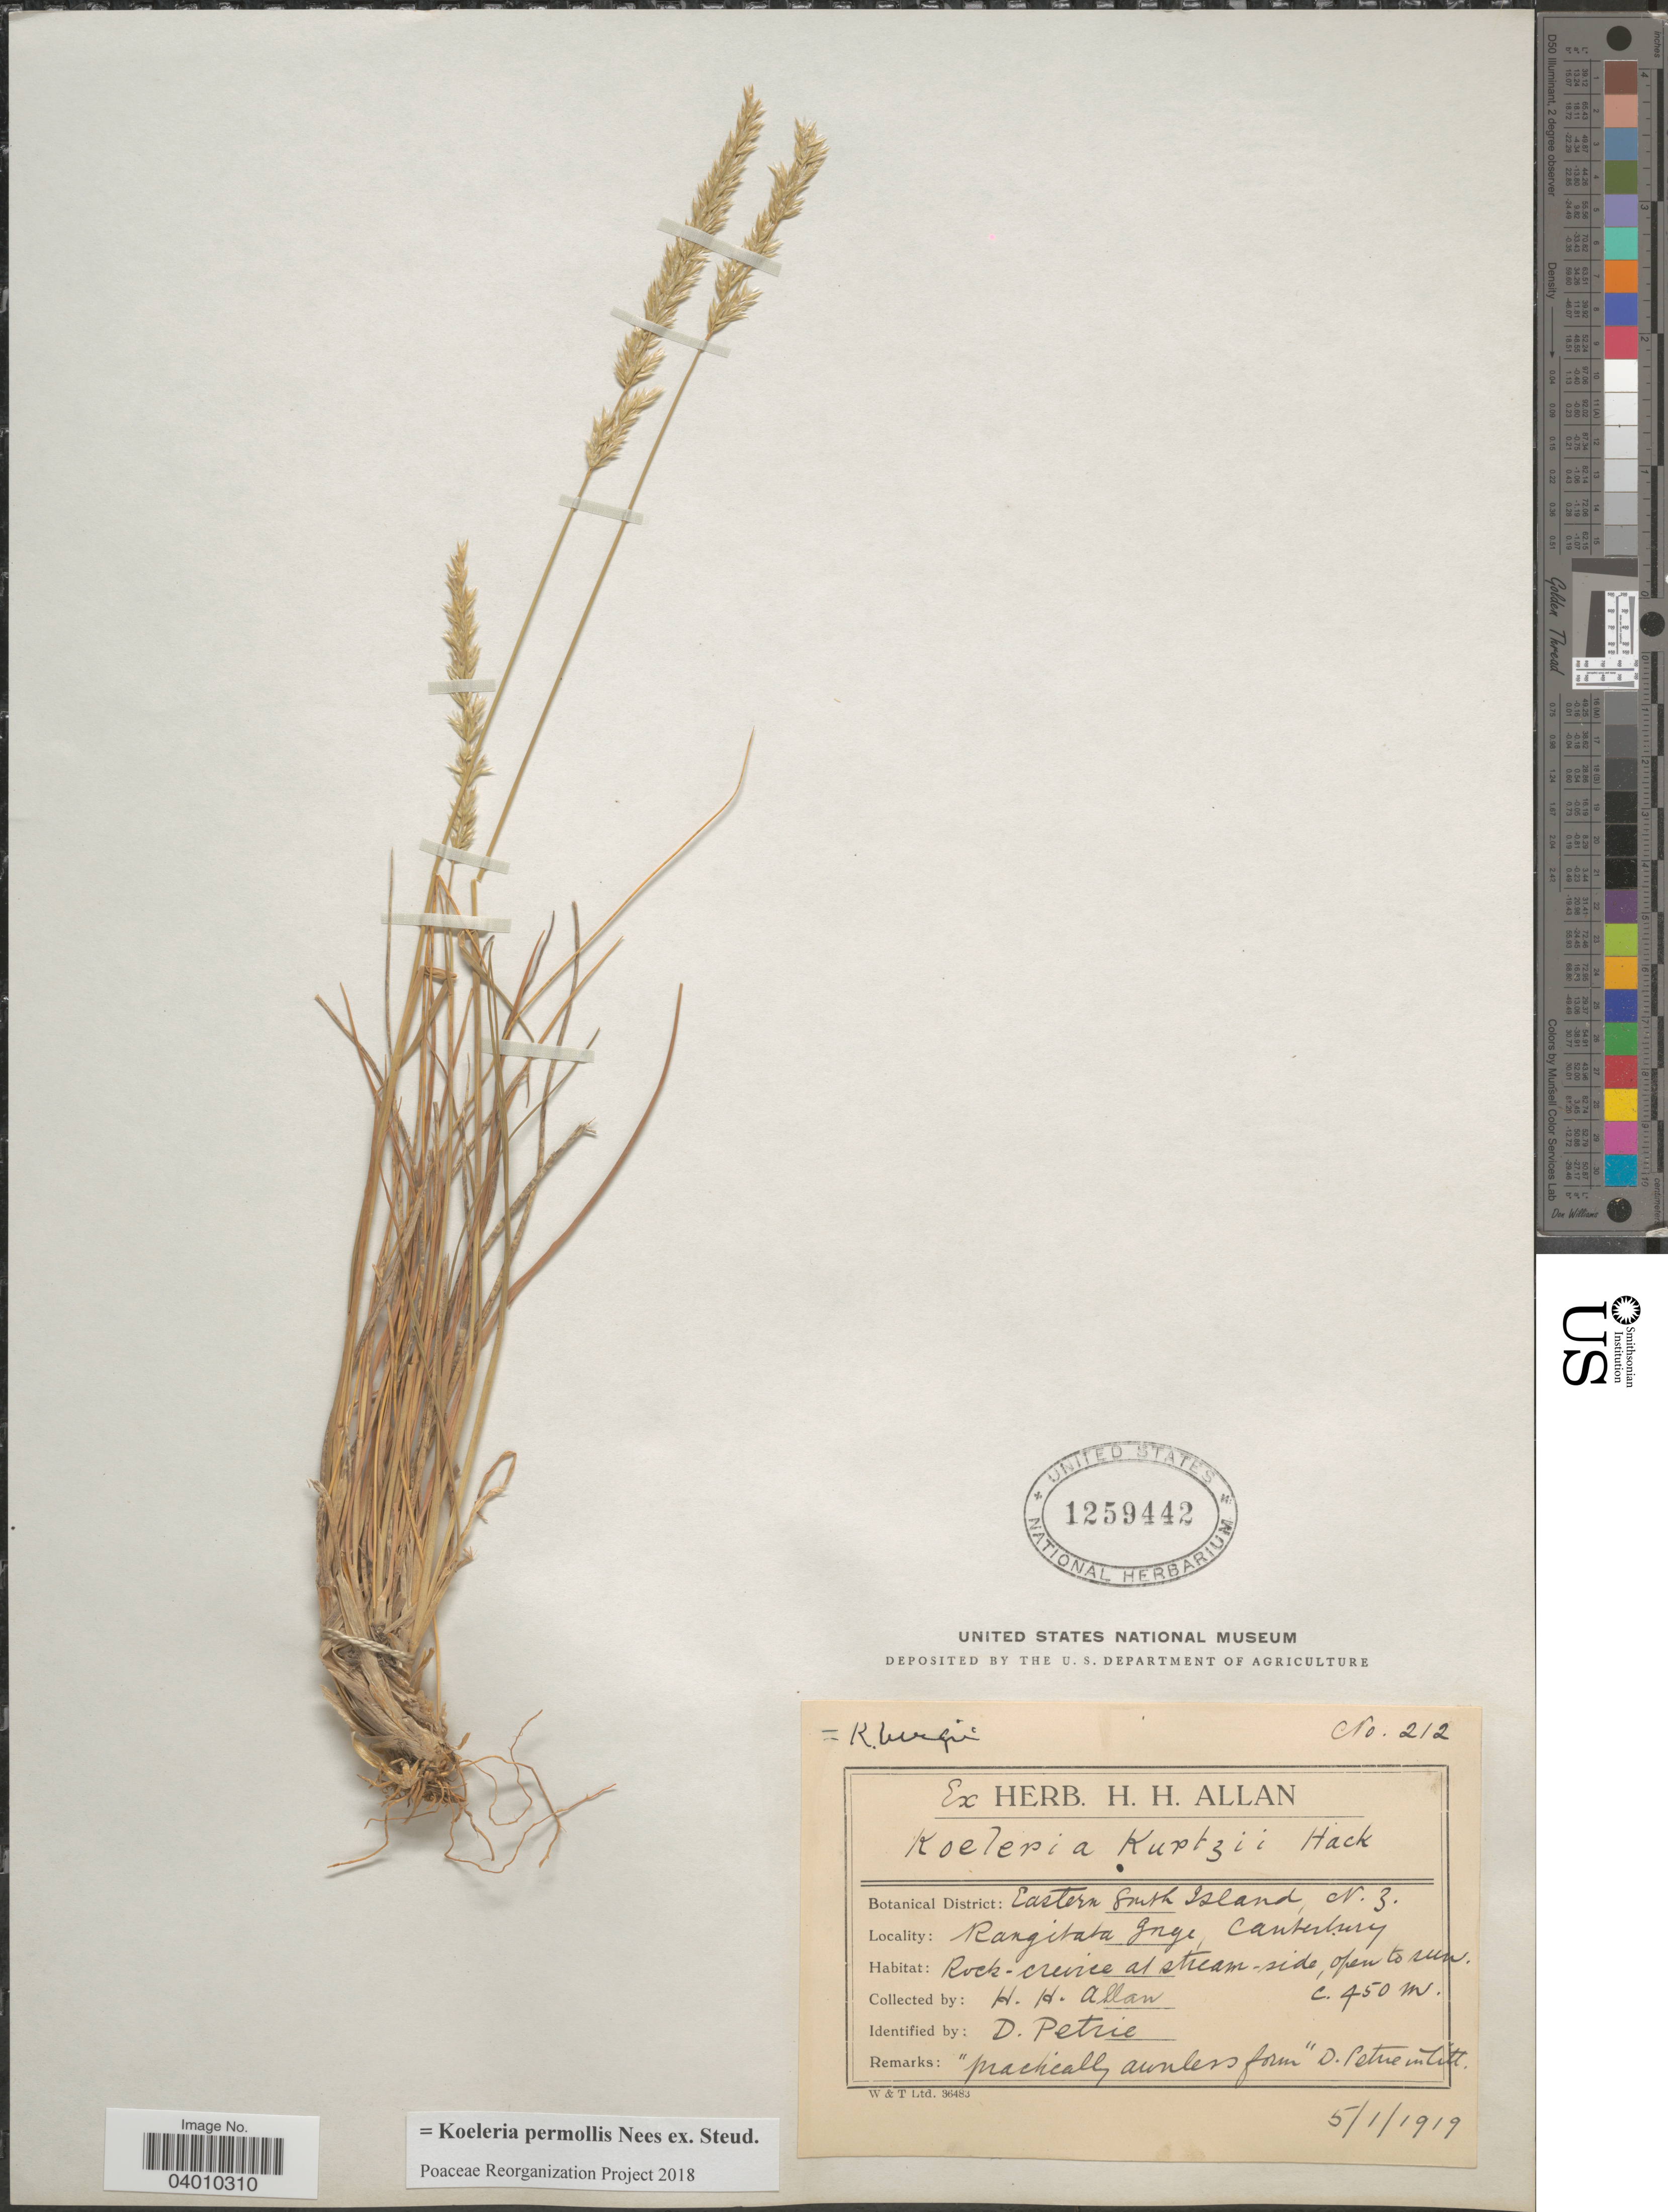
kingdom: Plantae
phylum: Tracheophyta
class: Liliopsida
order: Poales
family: Poaceae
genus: Koeleria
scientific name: Koeleria permollis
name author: Nees ex Steud.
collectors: H. Allan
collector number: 212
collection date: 1919-01-05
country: New Zealand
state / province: Canterbury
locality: Botanical District: Eastern South Island. Rangitata Gorge.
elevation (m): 450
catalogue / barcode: US 1259442